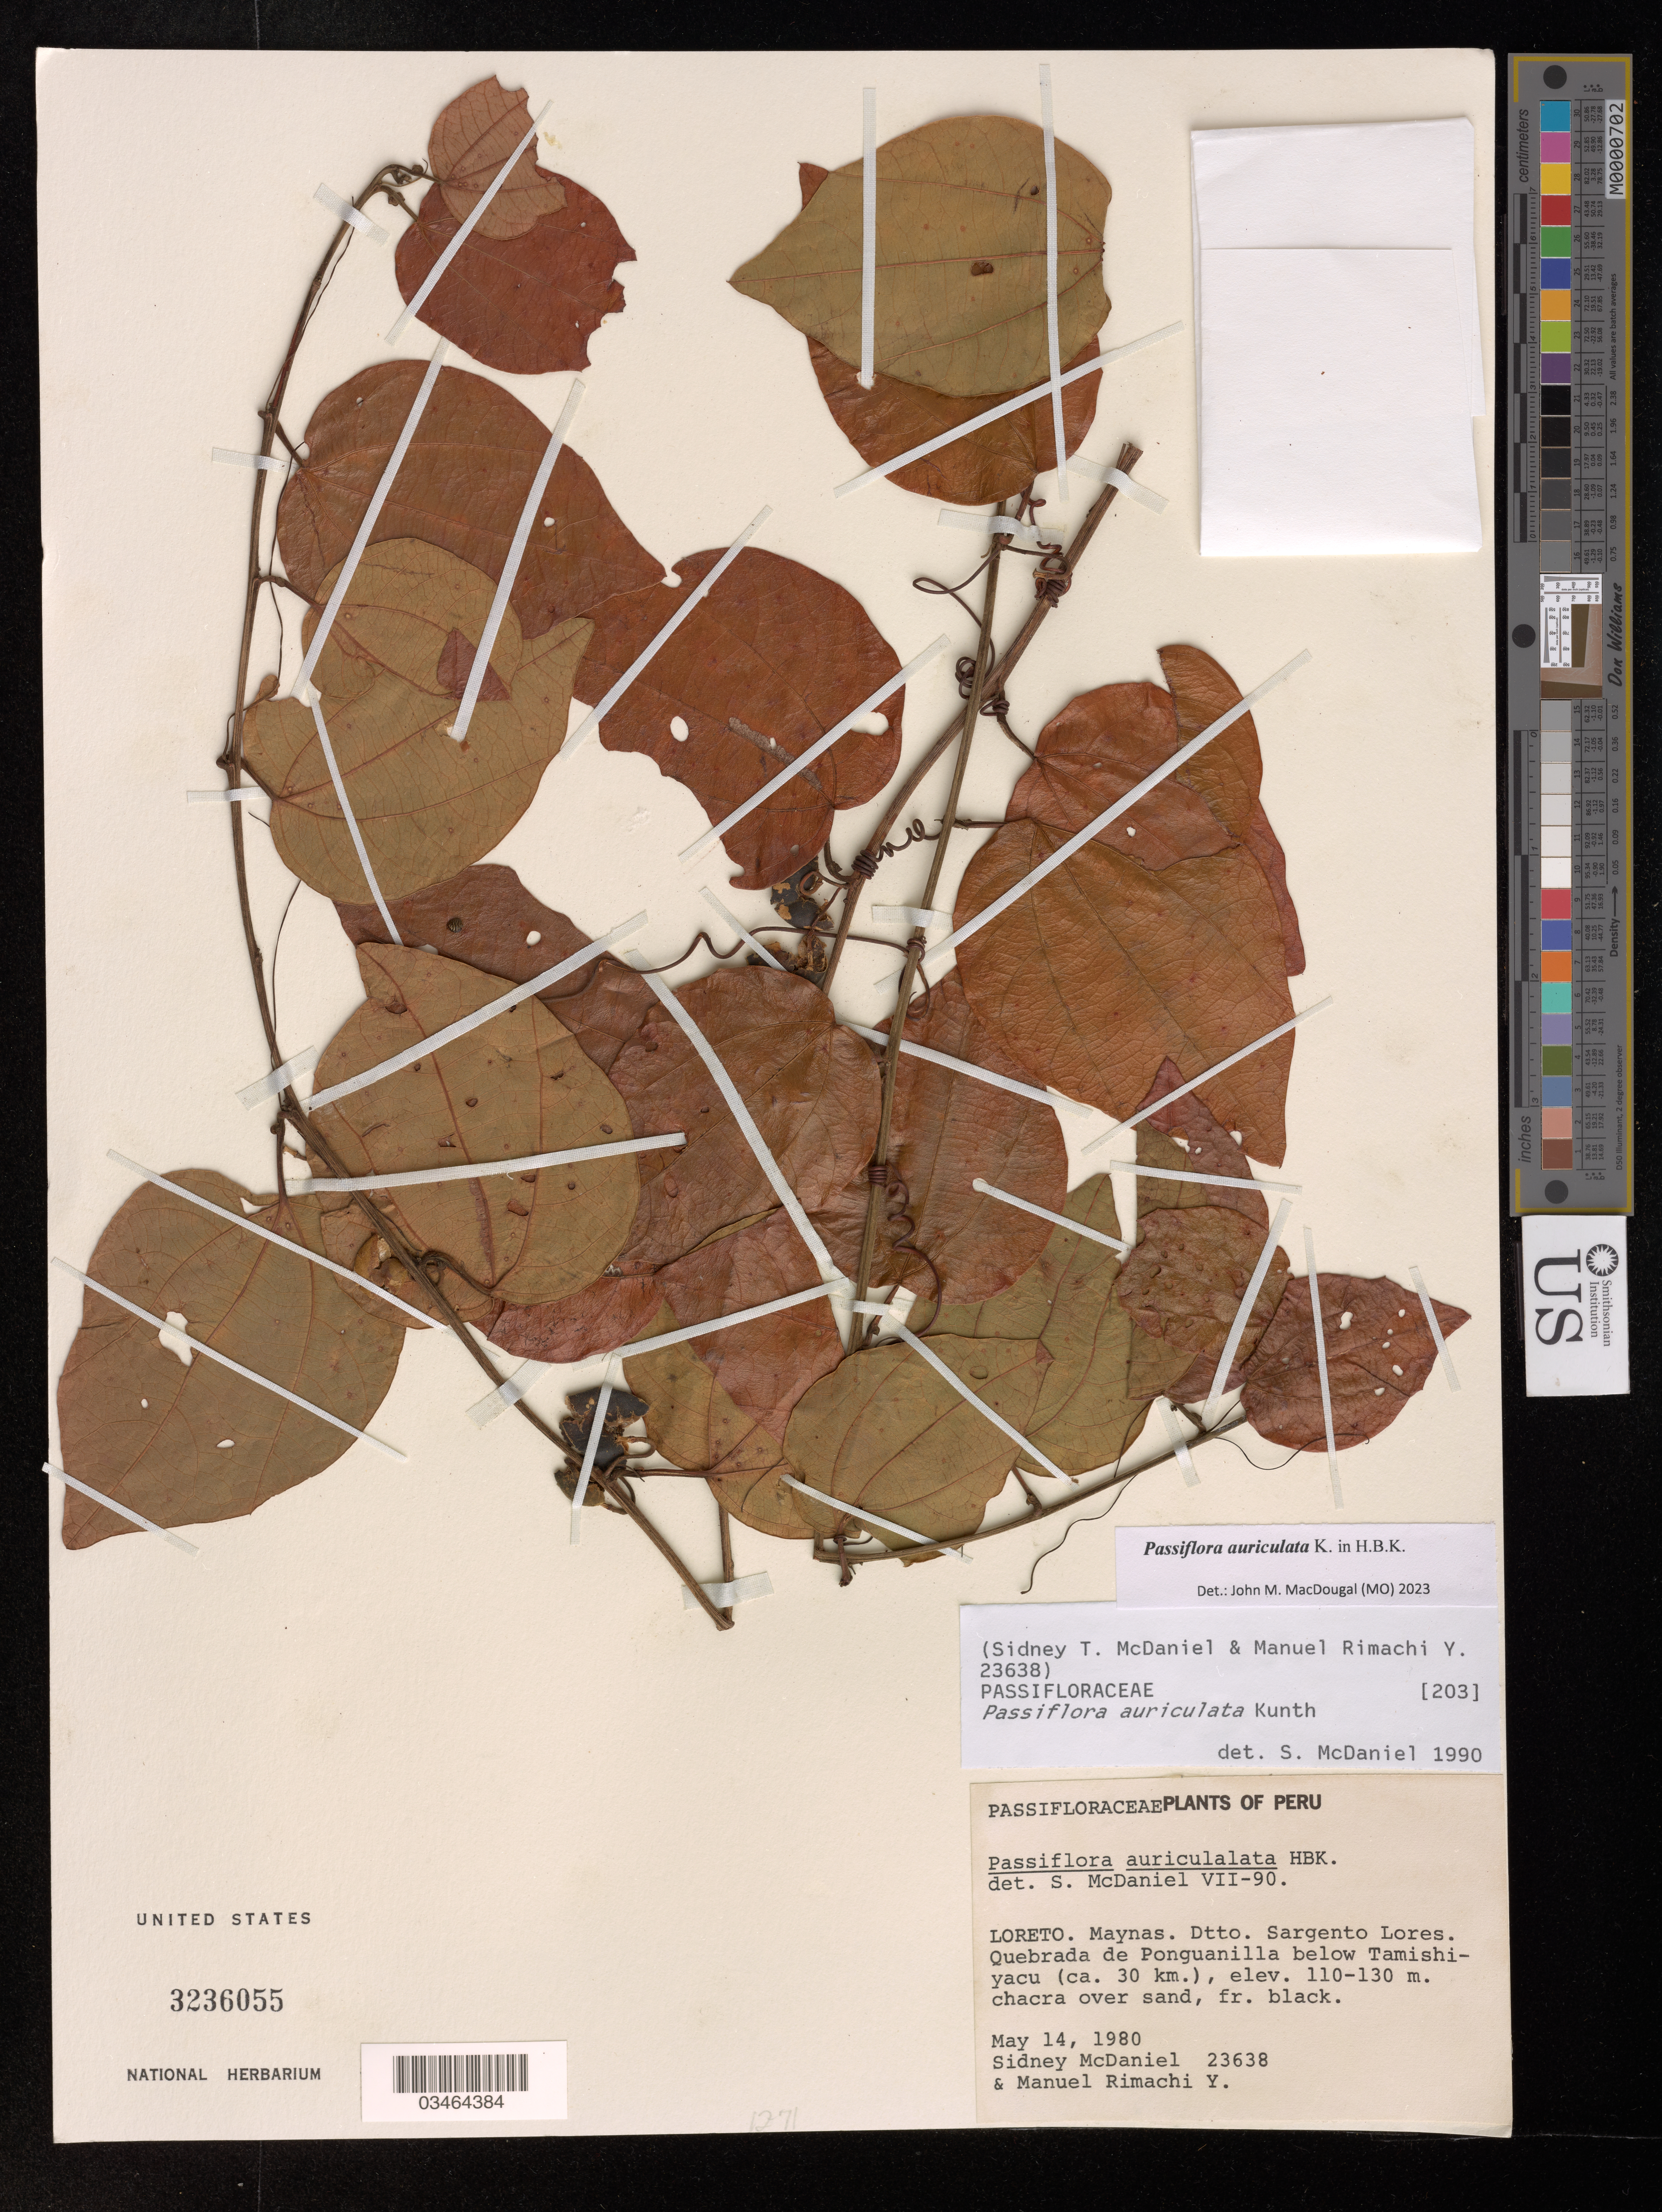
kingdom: Plantae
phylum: Tracheophyta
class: Magnoliopsida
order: Malpighiales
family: Passifloraceae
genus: Passiflora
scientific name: Passiflora auriculata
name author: Kunth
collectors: S. T. McDaniel & M. Rimachi Y.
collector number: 23638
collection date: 1980-05-14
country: Peru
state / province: Loreto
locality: Maynas. Dtto. Sargento Lores. Quebrada de Ponguanilla below Tamishiyacu (ca. 30 km.).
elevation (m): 110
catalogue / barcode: US 3236055